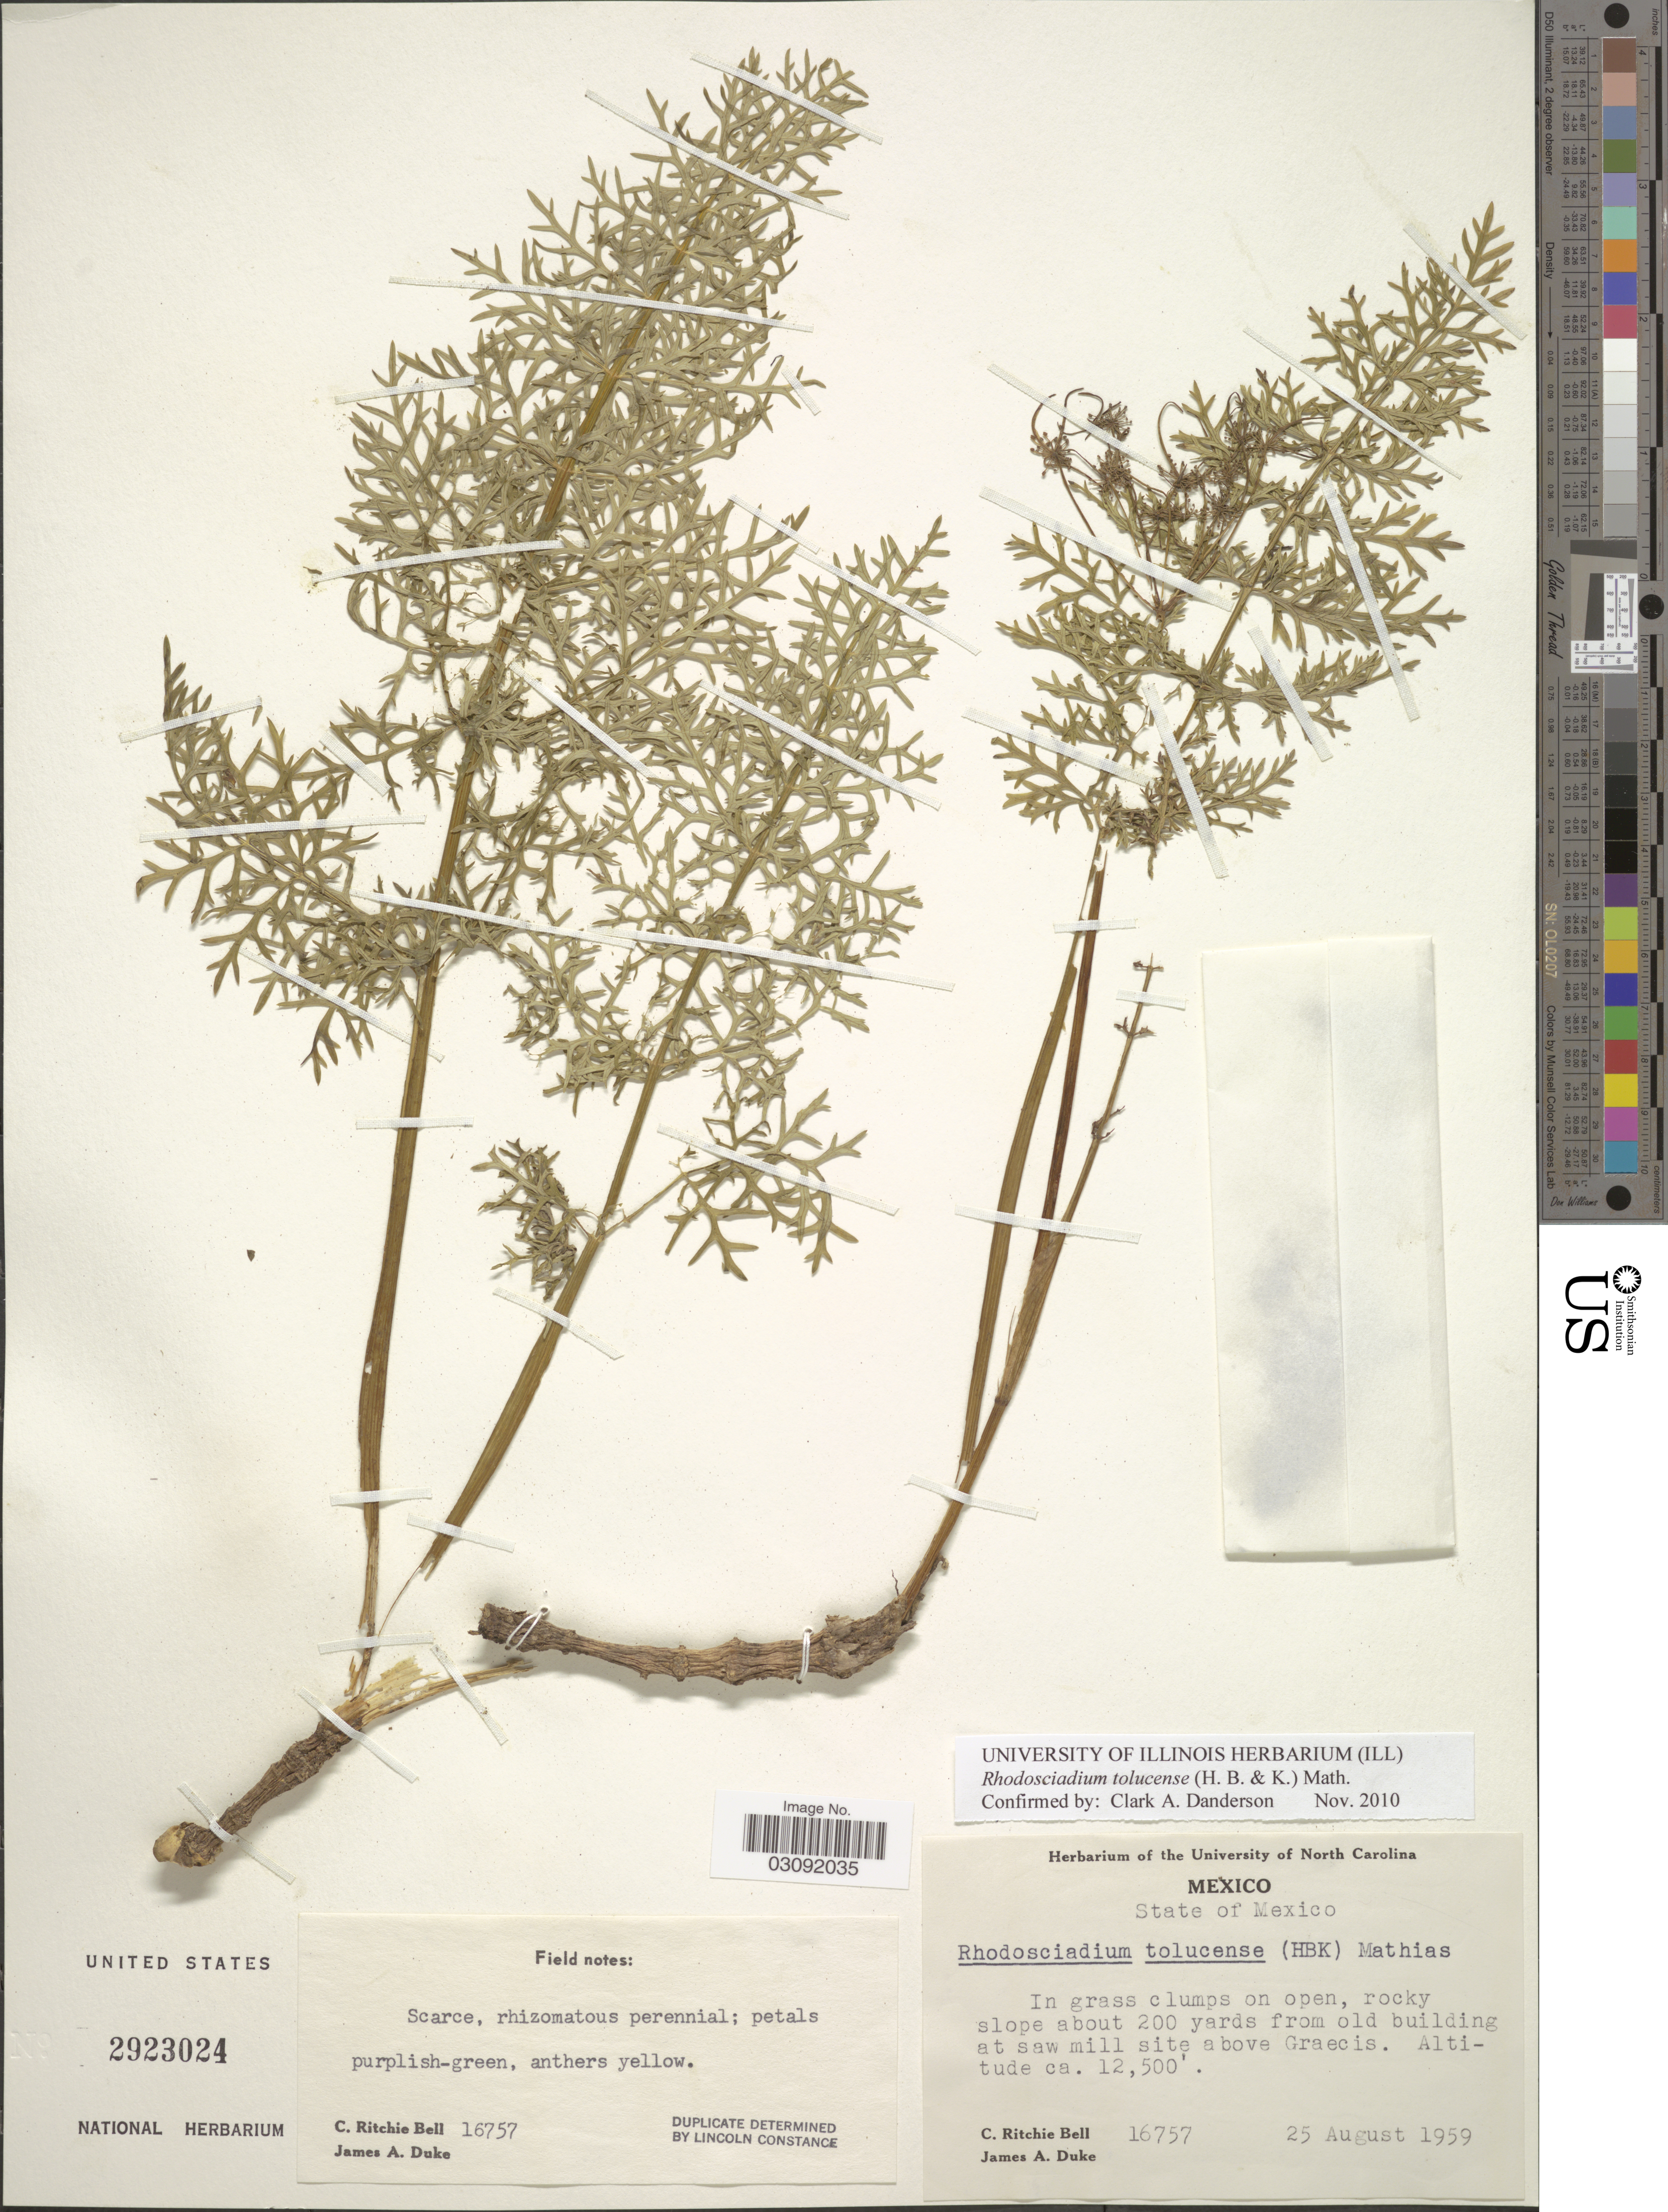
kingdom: Plantae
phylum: Tracheophyta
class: Magnoliopsida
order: Apiales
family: Apiaceae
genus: Rhodosciadium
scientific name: Rhodosciadium tolucense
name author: (Kunth) Mathias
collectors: C. R. Bell & J. A. Duke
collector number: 16757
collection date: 1959-08-25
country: Mexico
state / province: México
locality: In grass clumps on open, rocky slope about 200 yards from old building at saw mill site above Graecis.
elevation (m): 3810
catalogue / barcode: US 2923024